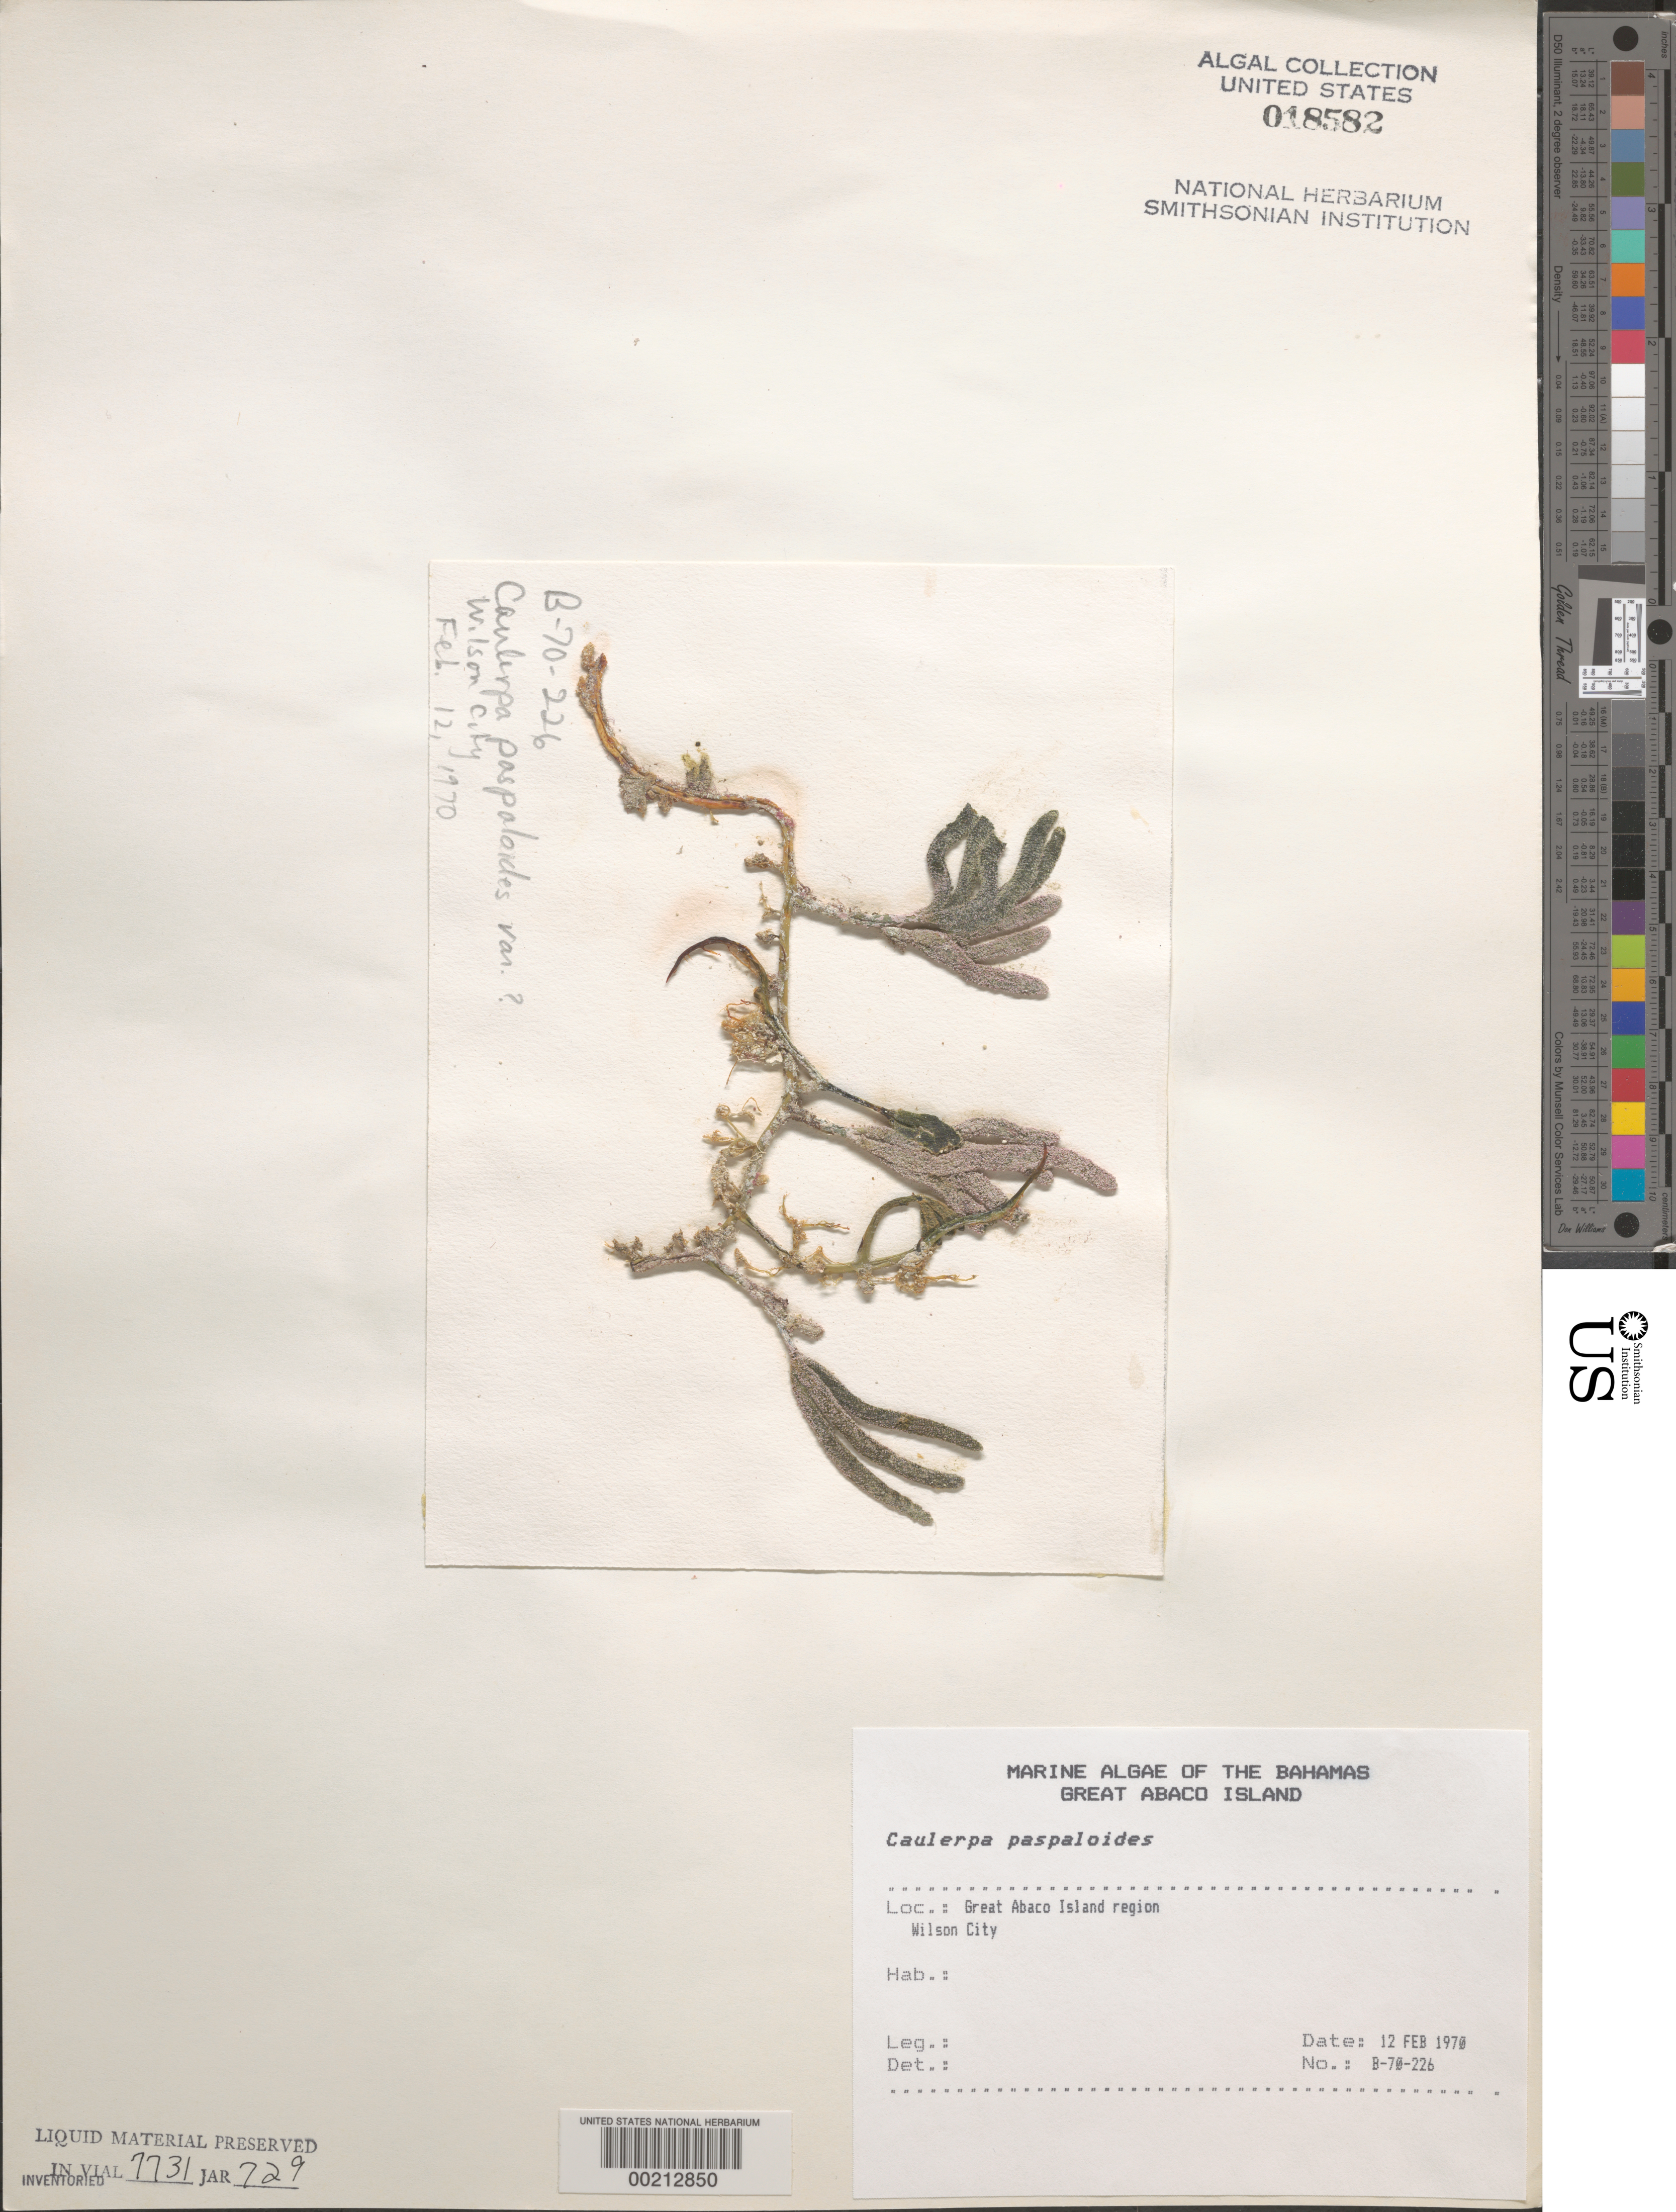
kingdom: Plantae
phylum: Chlorophyta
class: Ulvophyceae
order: Bryopsidales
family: Caulerpaceae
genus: Caulerpa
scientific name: Caulerpa paspaloides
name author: (Bory) Grev.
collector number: B-70-226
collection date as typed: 12 Feb 1970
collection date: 1970-02-12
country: Bahamas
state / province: Abaco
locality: Wilson city, great abaco island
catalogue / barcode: US 18582